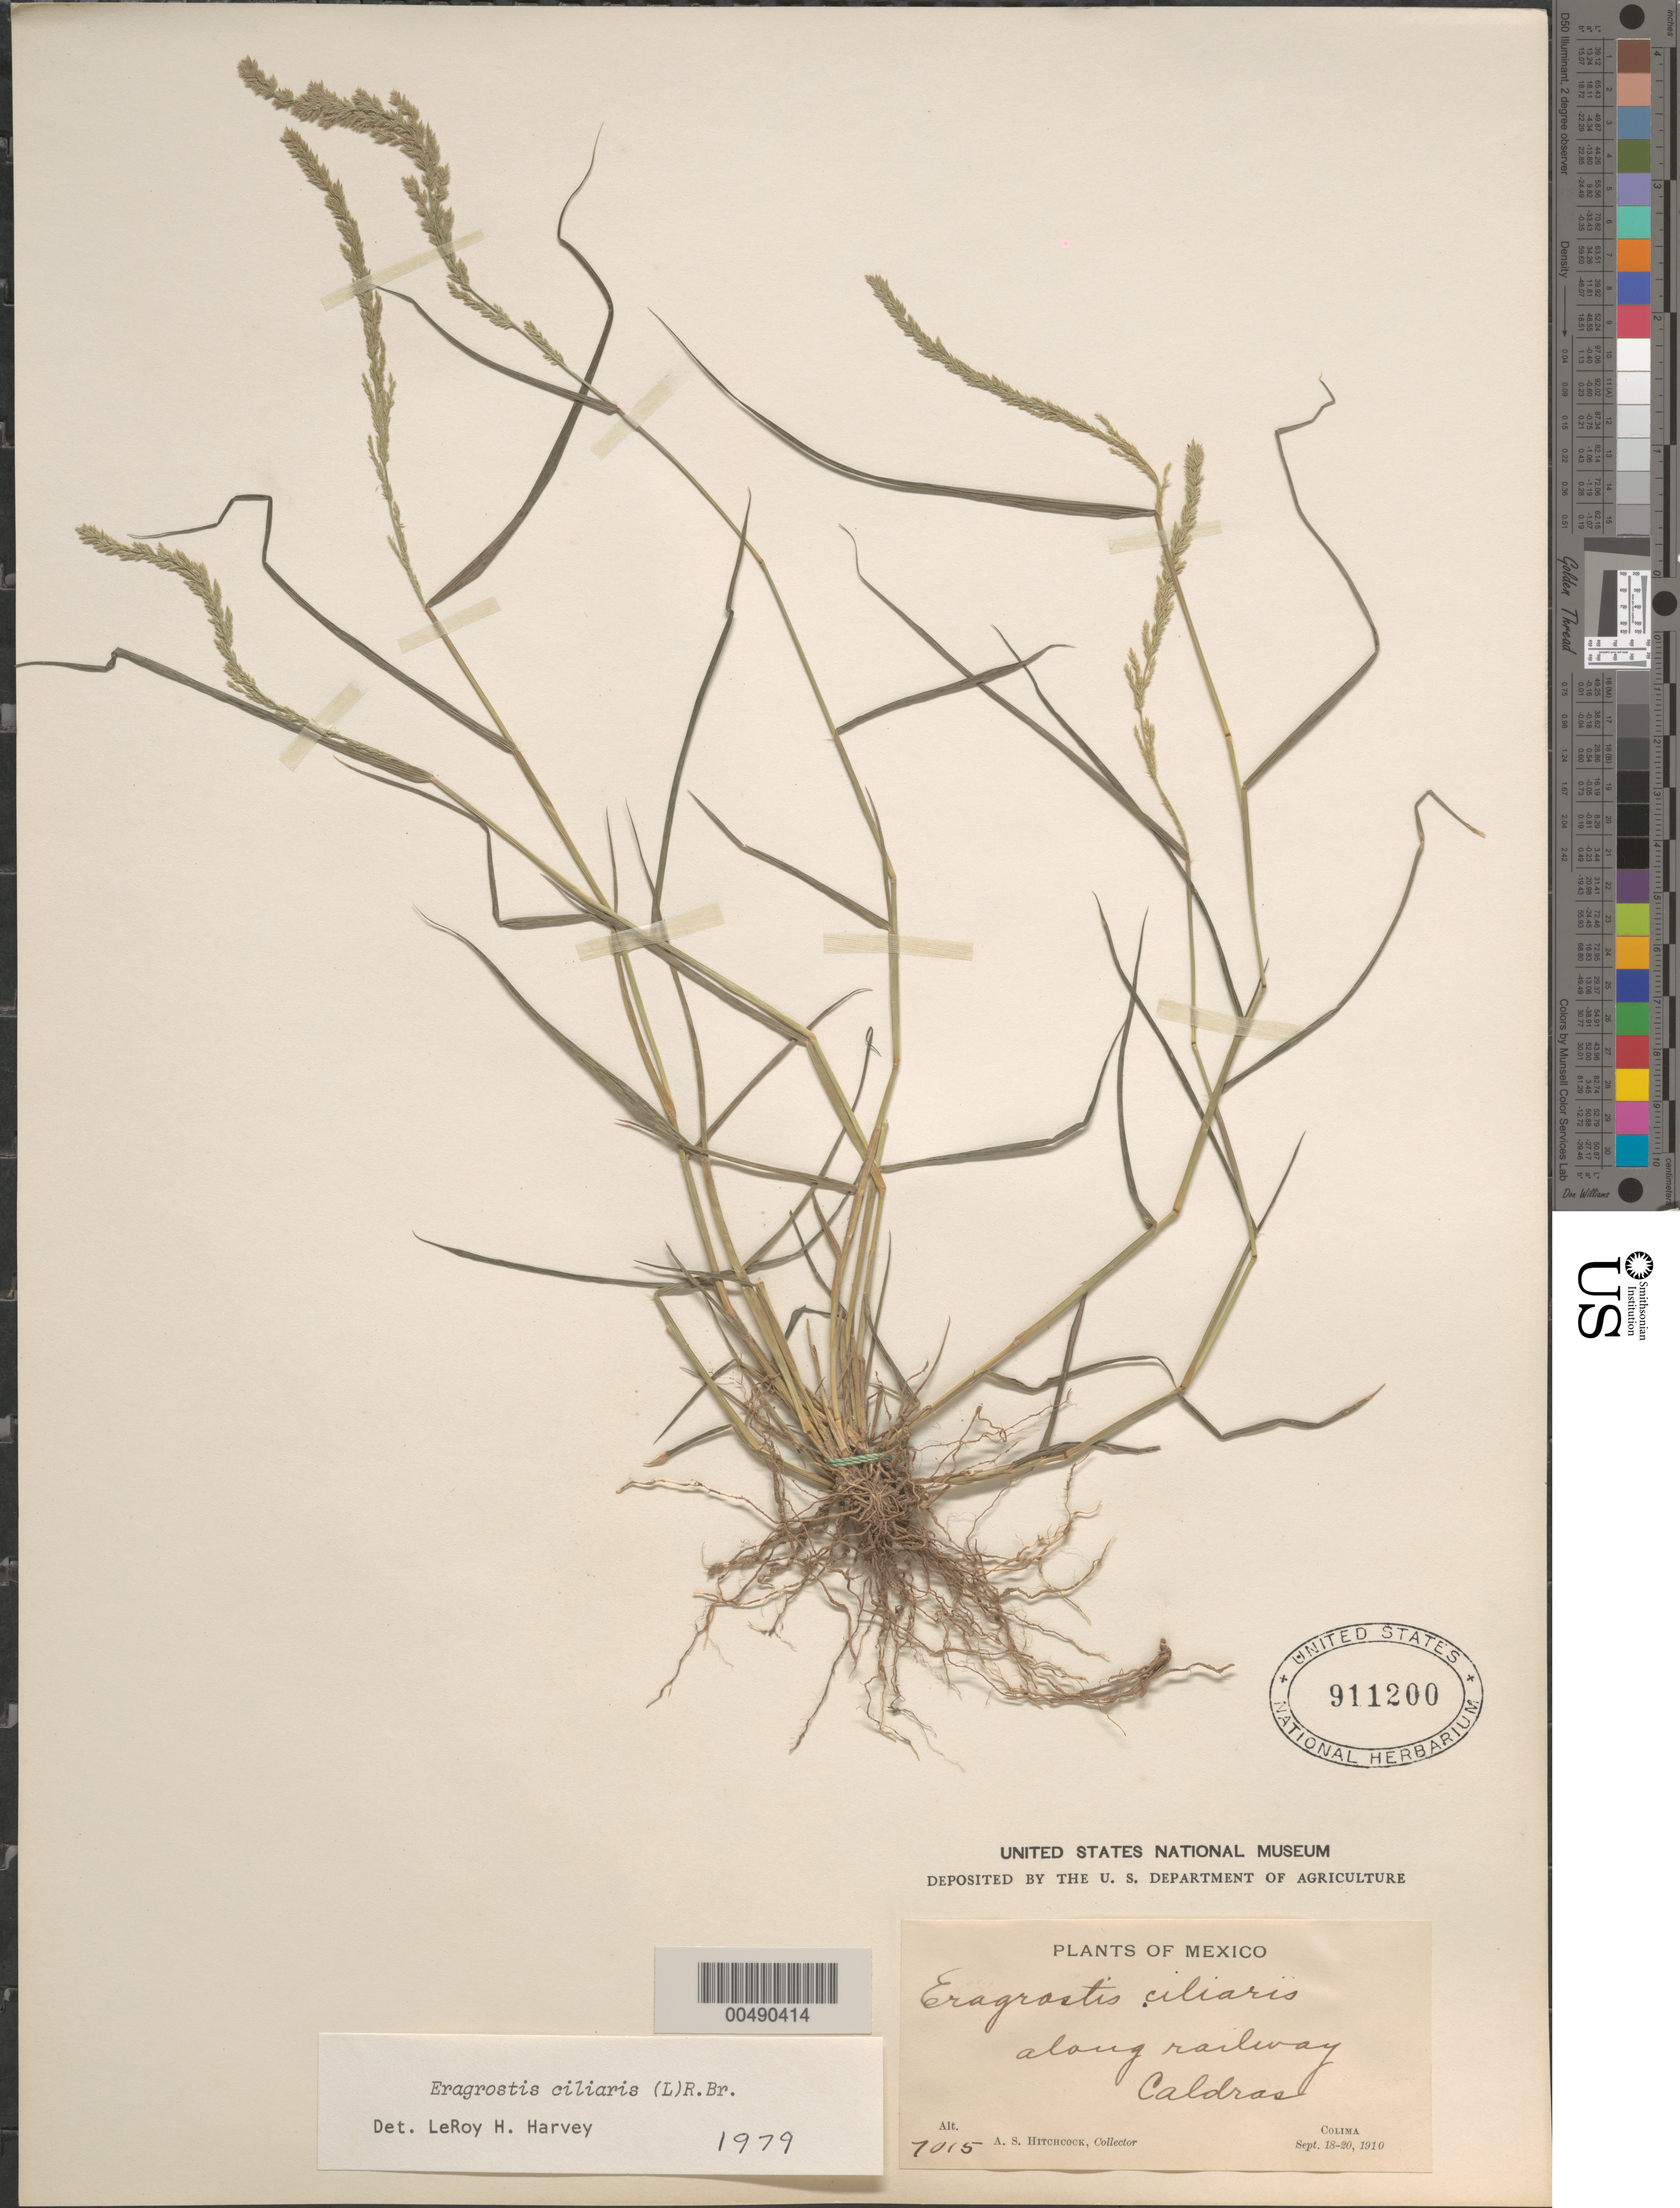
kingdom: Plantae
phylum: Tracheophyta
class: Liliopsida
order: Poales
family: Poaceae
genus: Eragrostis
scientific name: Eragrostis ciliaris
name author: (L.) R. Br.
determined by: Harvey, L. H.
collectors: A. S. Hitchcock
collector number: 7015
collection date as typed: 18 Sep 1910 to 20 Sep 1910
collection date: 1910-09-18/1910-09-20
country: Mexico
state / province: Colima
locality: Caldras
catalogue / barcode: US 911200